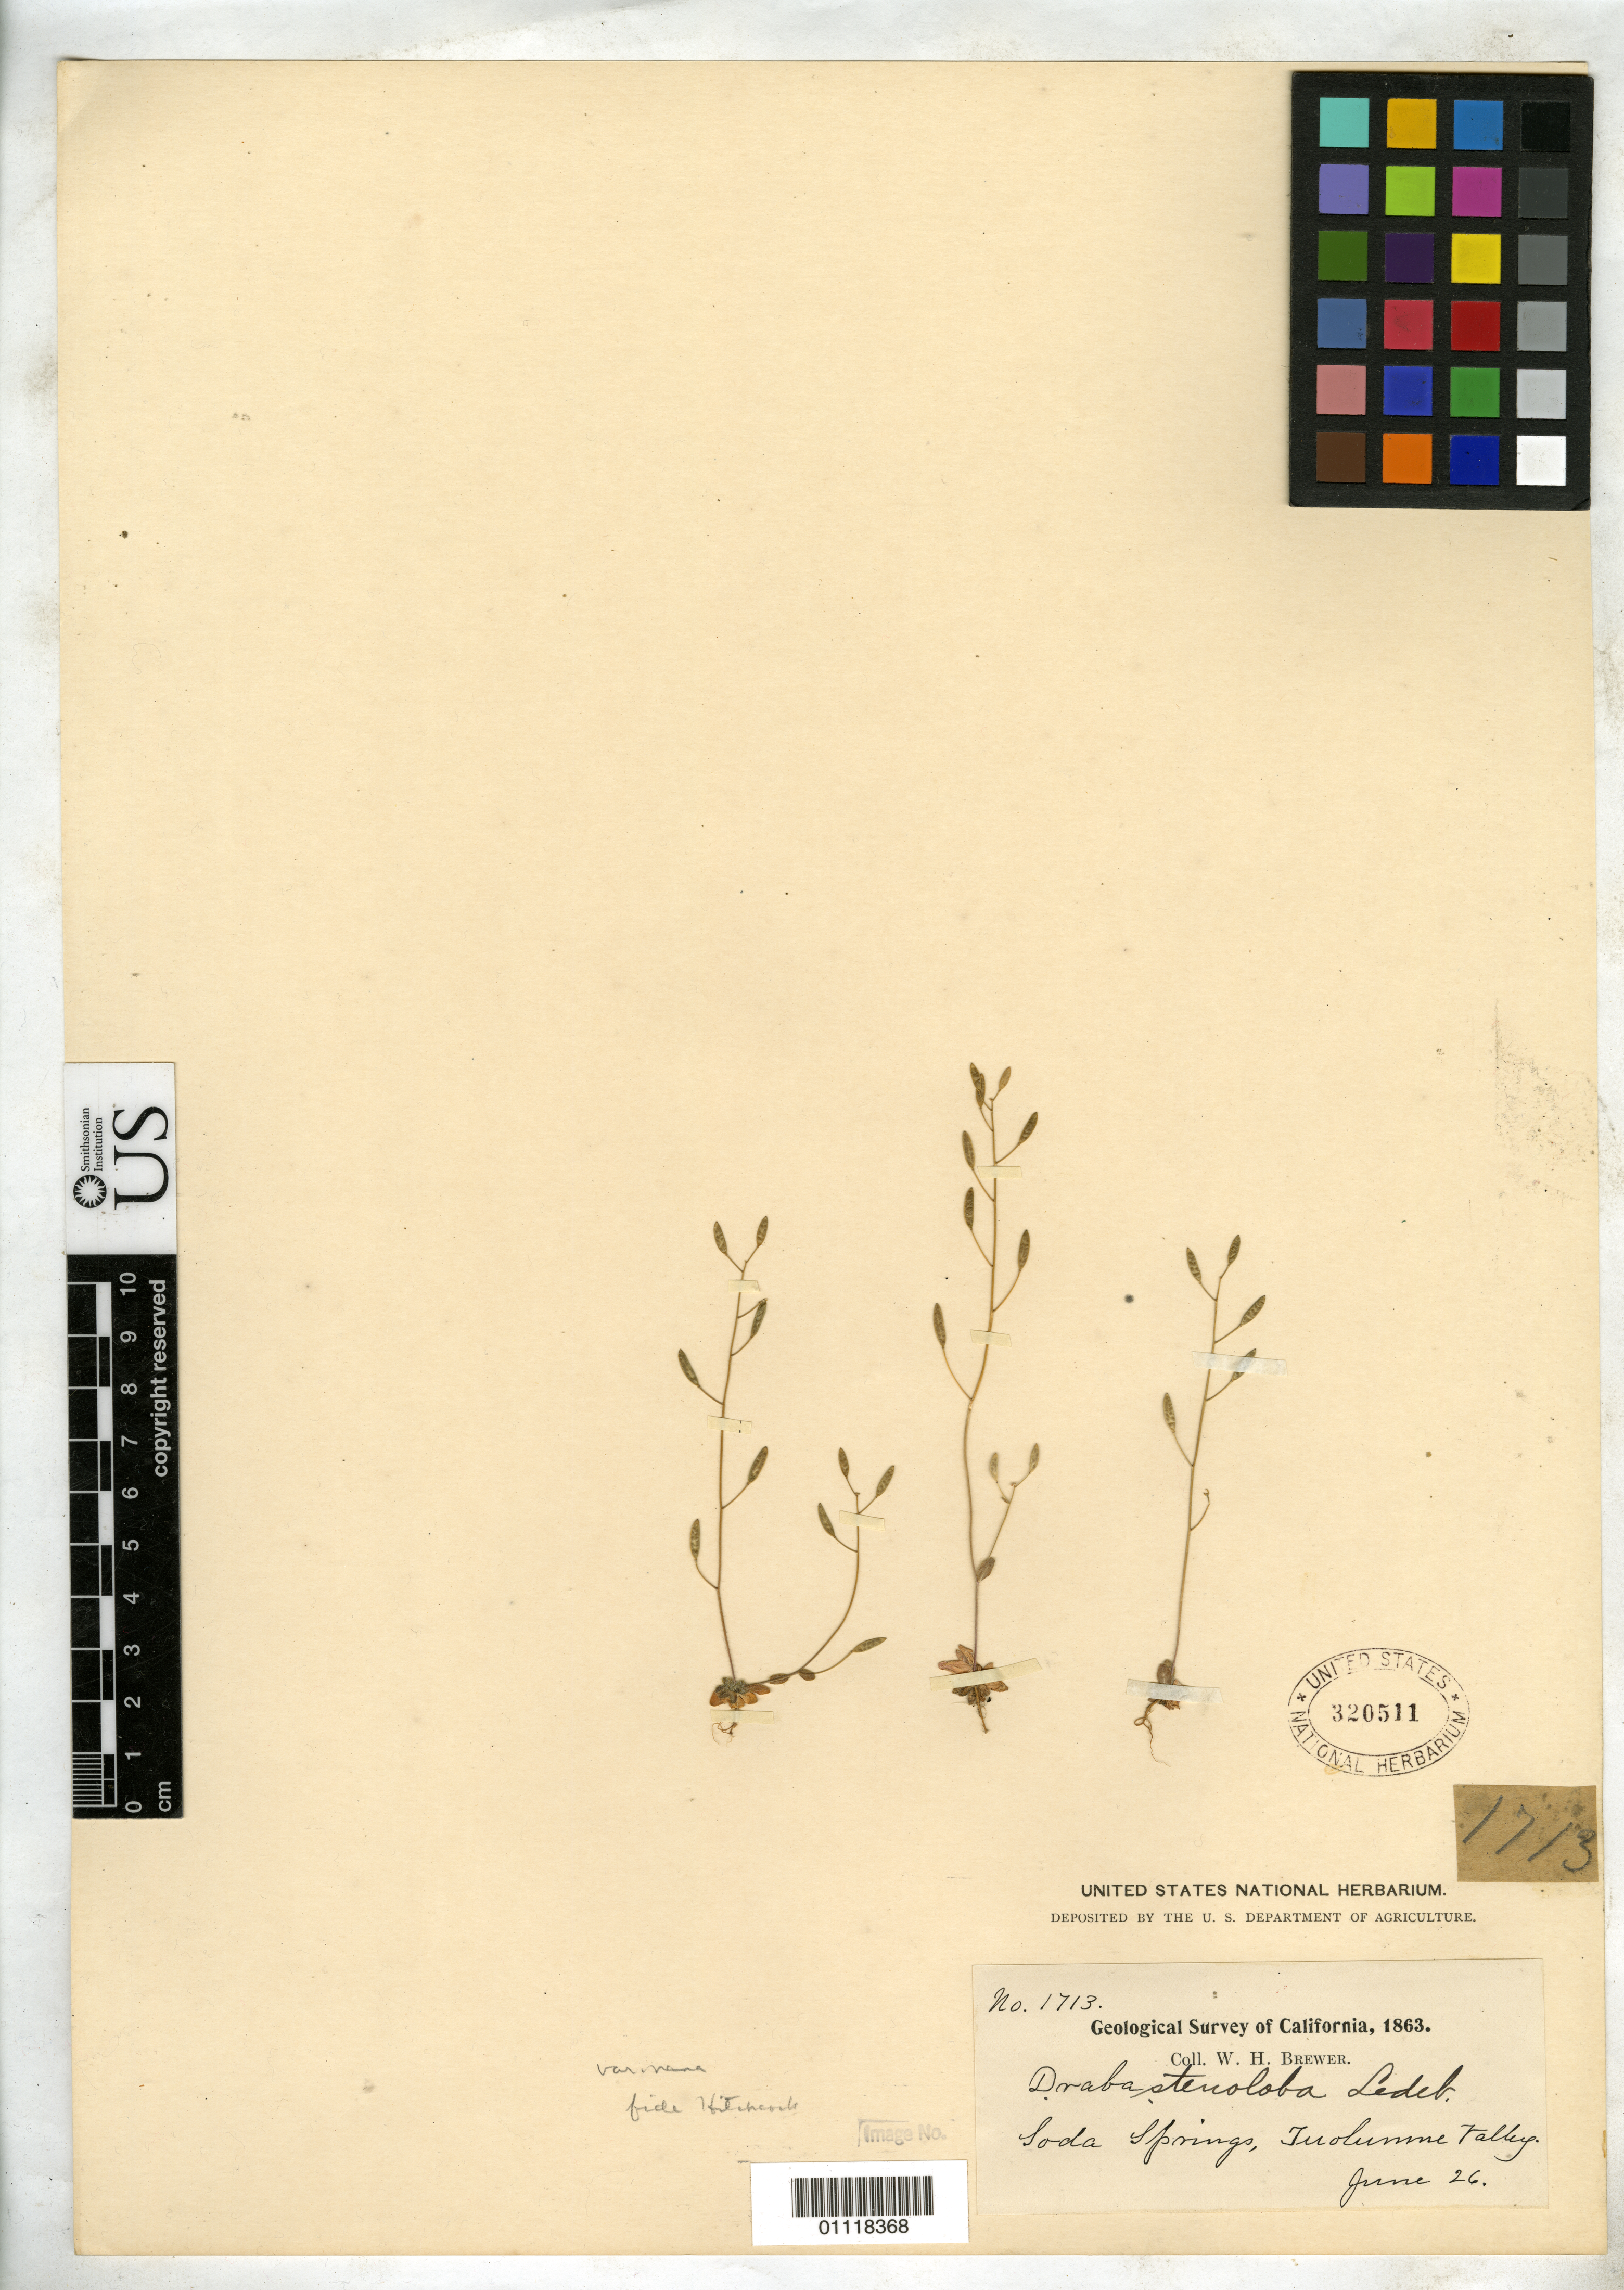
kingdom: Plantae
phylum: Tracheophyta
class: Magnoliopsida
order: Brassicales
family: Brassicaceae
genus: Draba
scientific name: Draba stenoloba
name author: Ledeb.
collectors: W. H. Brewer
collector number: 1713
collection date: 1863-06-26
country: United States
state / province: California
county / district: Tuolumne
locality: Soda Spring, Tuolumne Valley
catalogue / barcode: US 320511